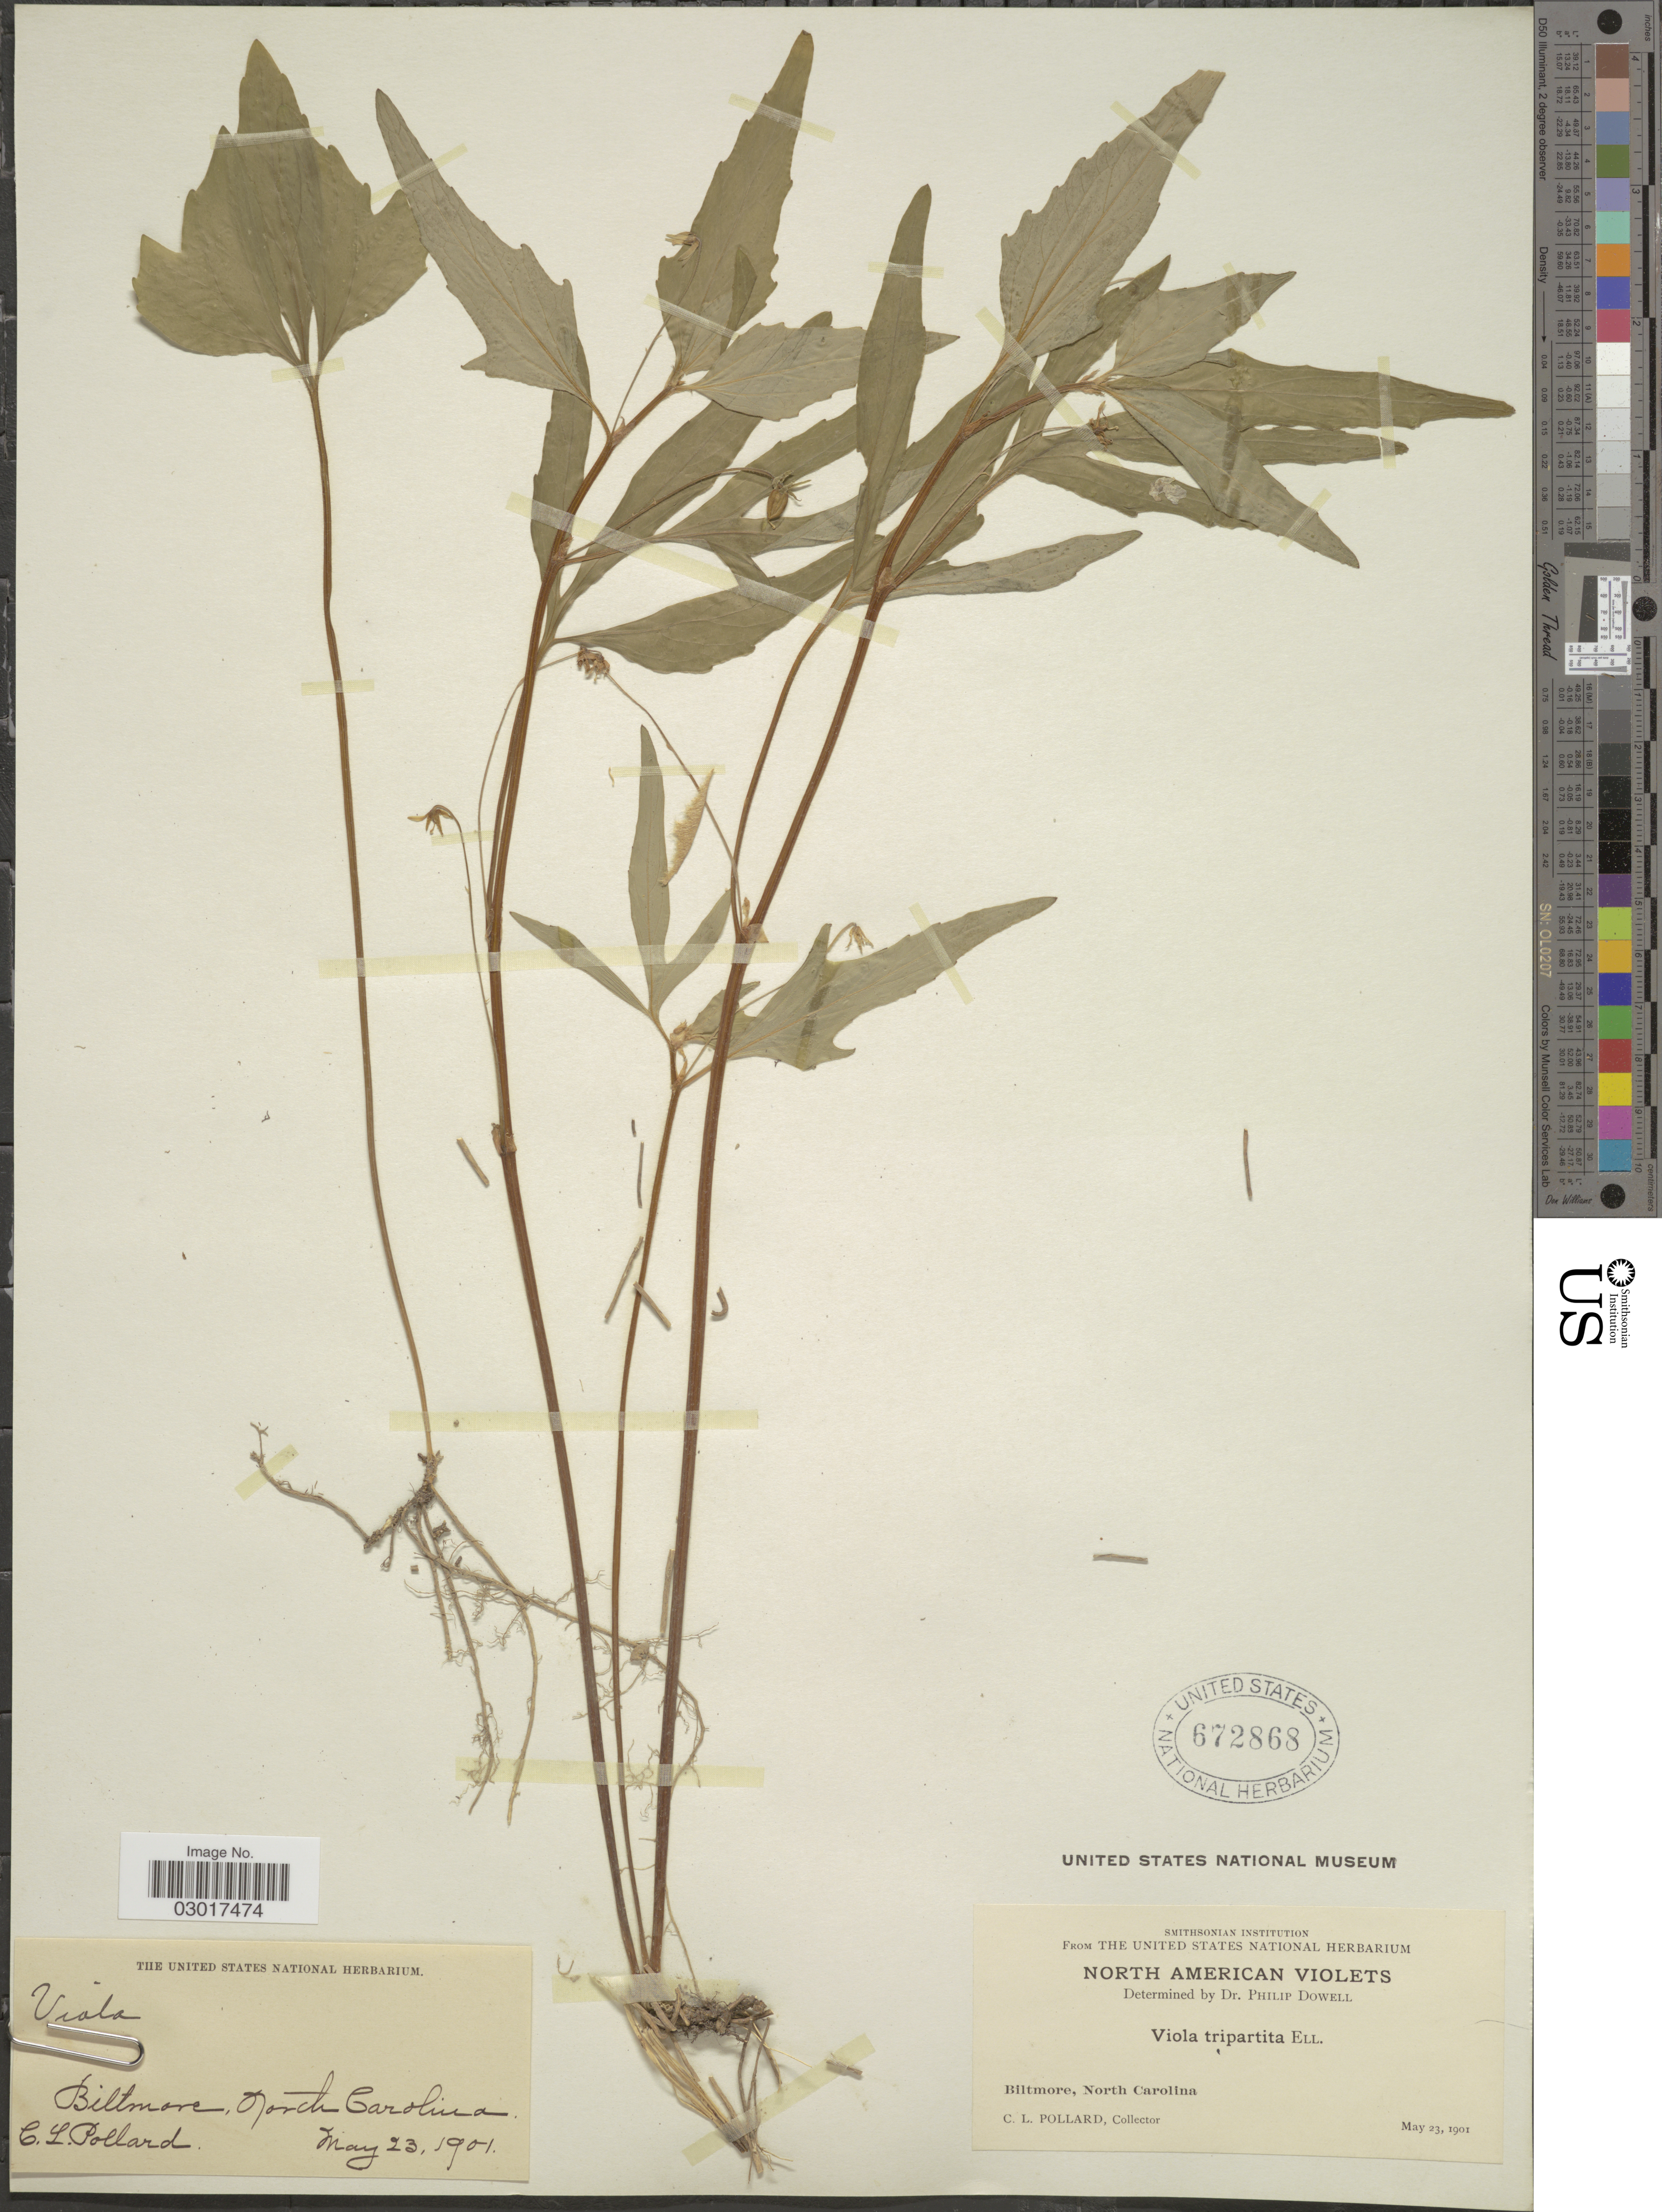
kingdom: Plantae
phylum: Tracheophyta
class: Magnoliopsida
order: Malpighiales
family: Violaceae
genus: Viola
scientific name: Viola tripartita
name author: Elliott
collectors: C. L. Pollard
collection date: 1901-05-23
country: United States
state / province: North Carolina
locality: Biltmore.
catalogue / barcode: US 672868